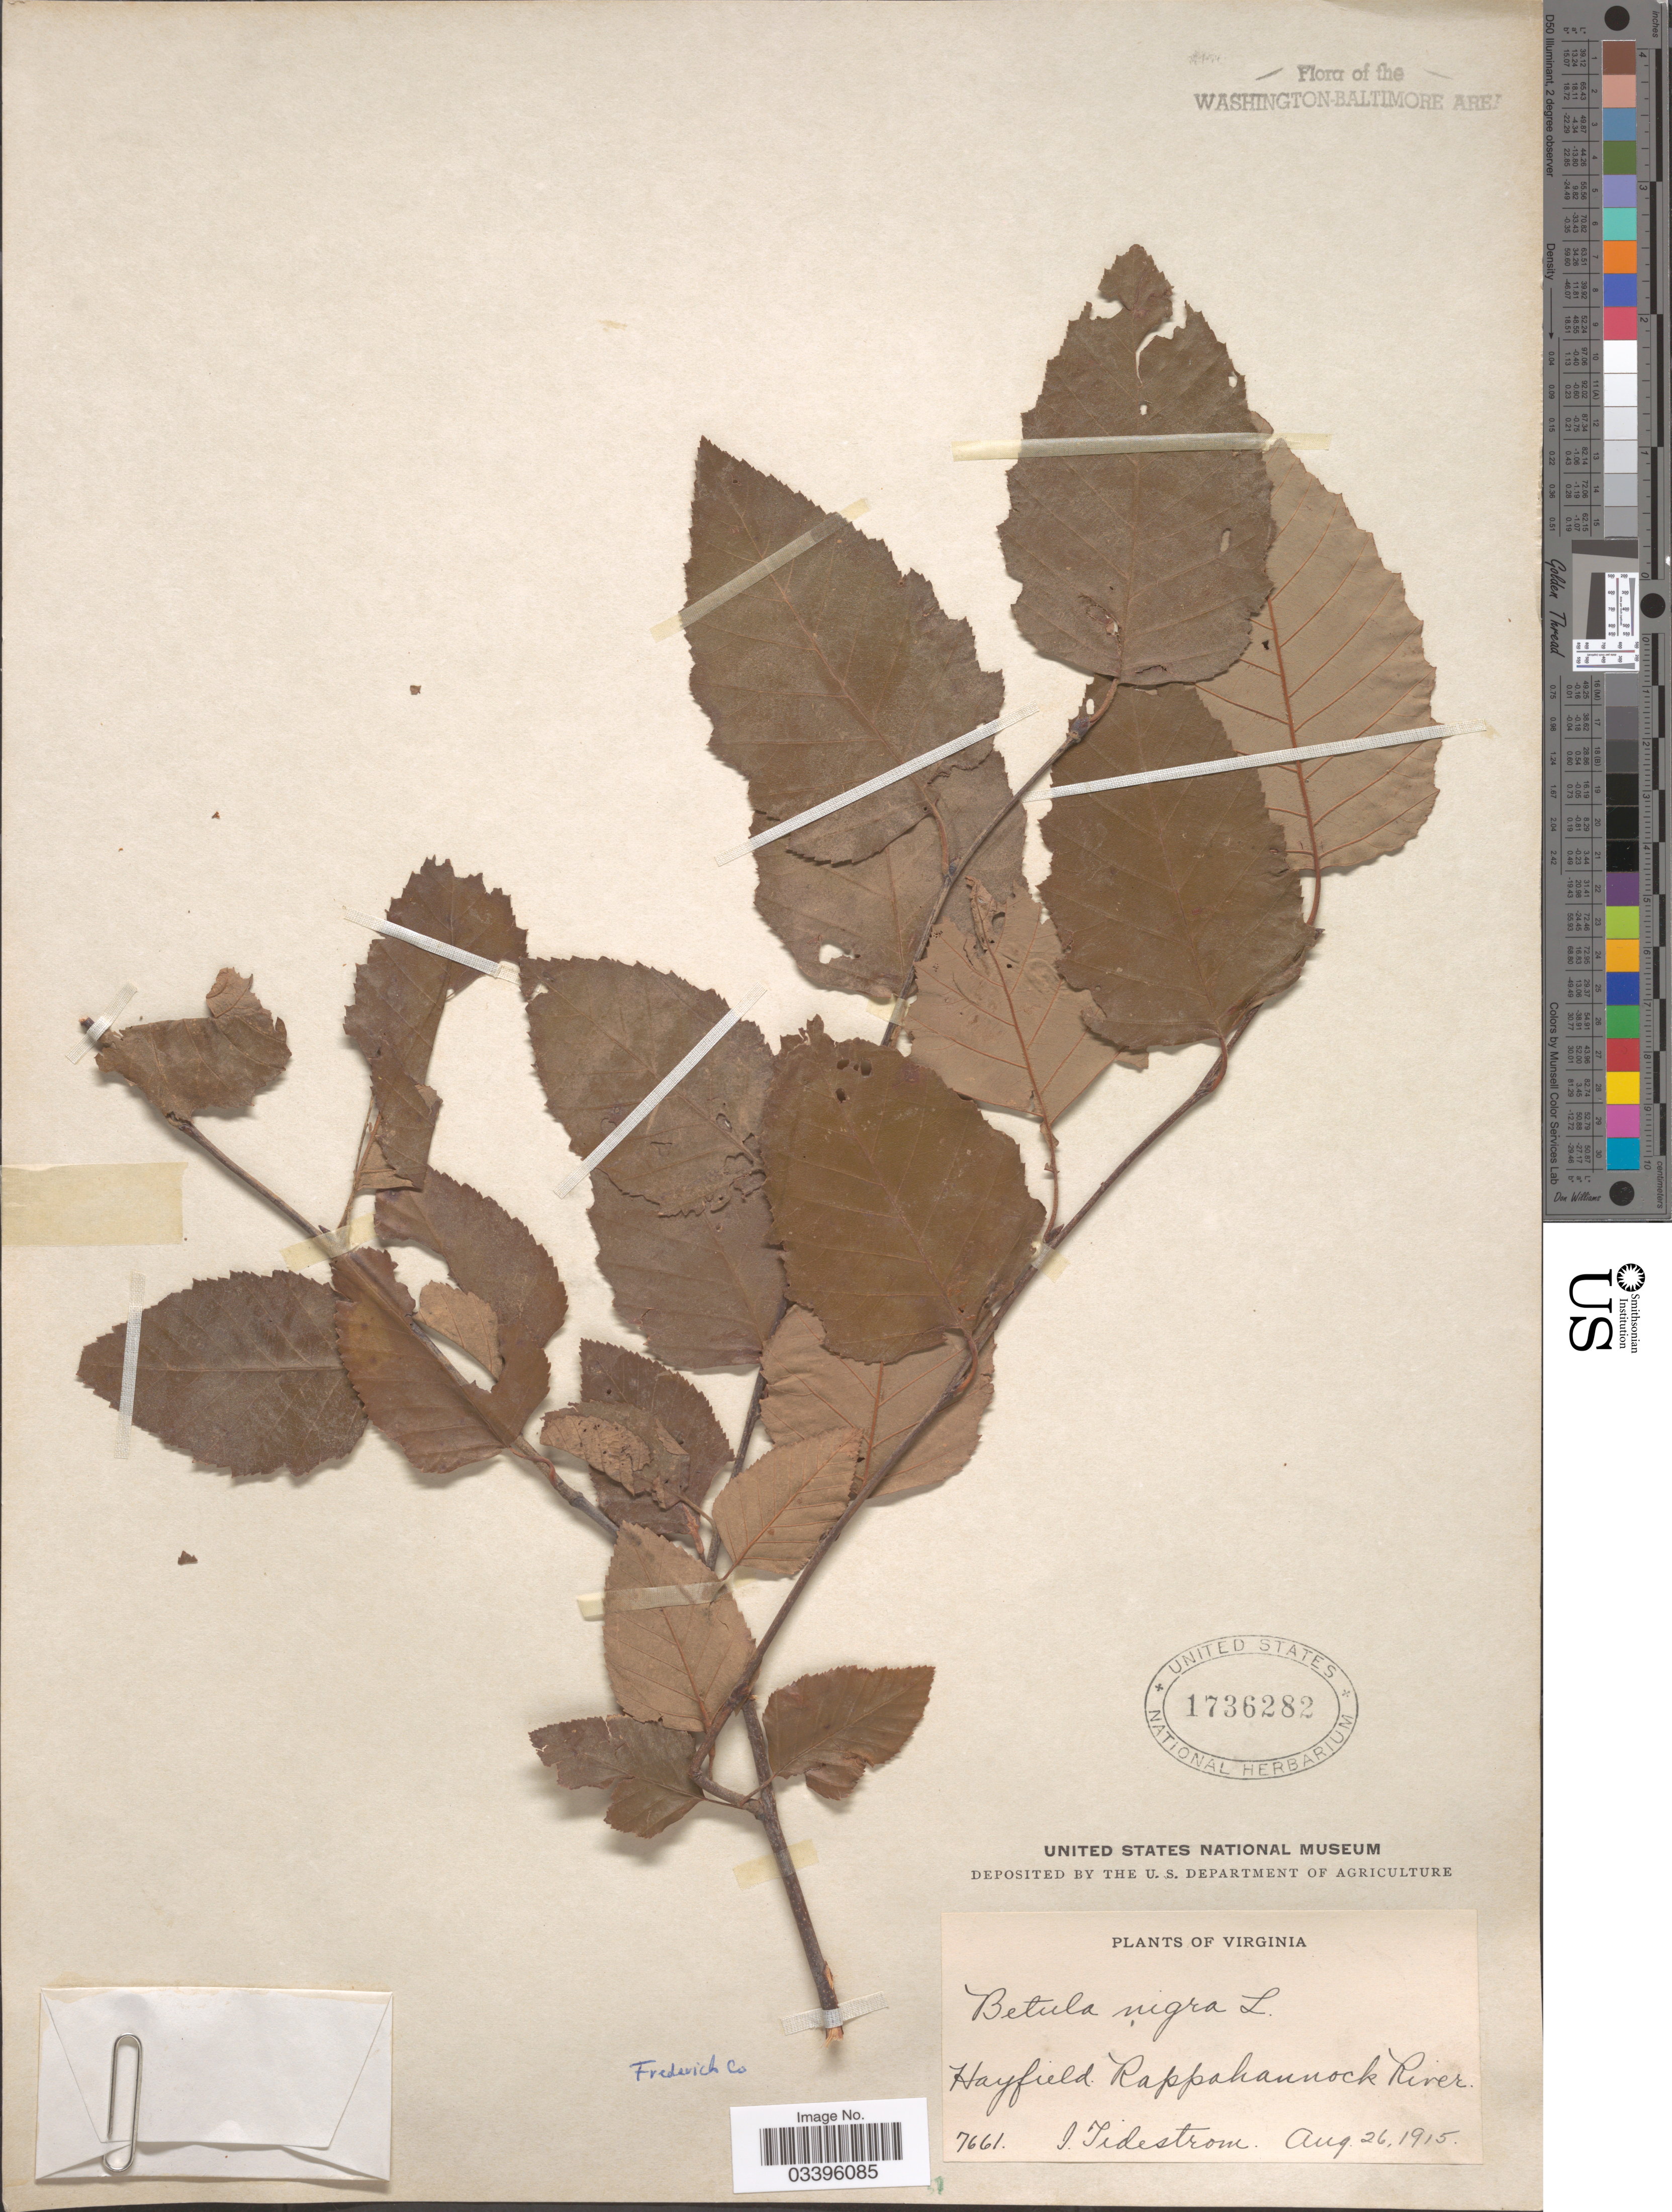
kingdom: Plantae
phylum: Tracheophyta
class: Magnoliopsida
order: Fagales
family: Betulaceae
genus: Betula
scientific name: Betula nigra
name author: L.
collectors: I. F. Tidestrom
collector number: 7661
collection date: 1915-08-26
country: United States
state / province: Virginia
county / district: Frederick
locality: Hayfield. Rappahannock River. Frederick Co.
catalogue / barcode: US 1736282